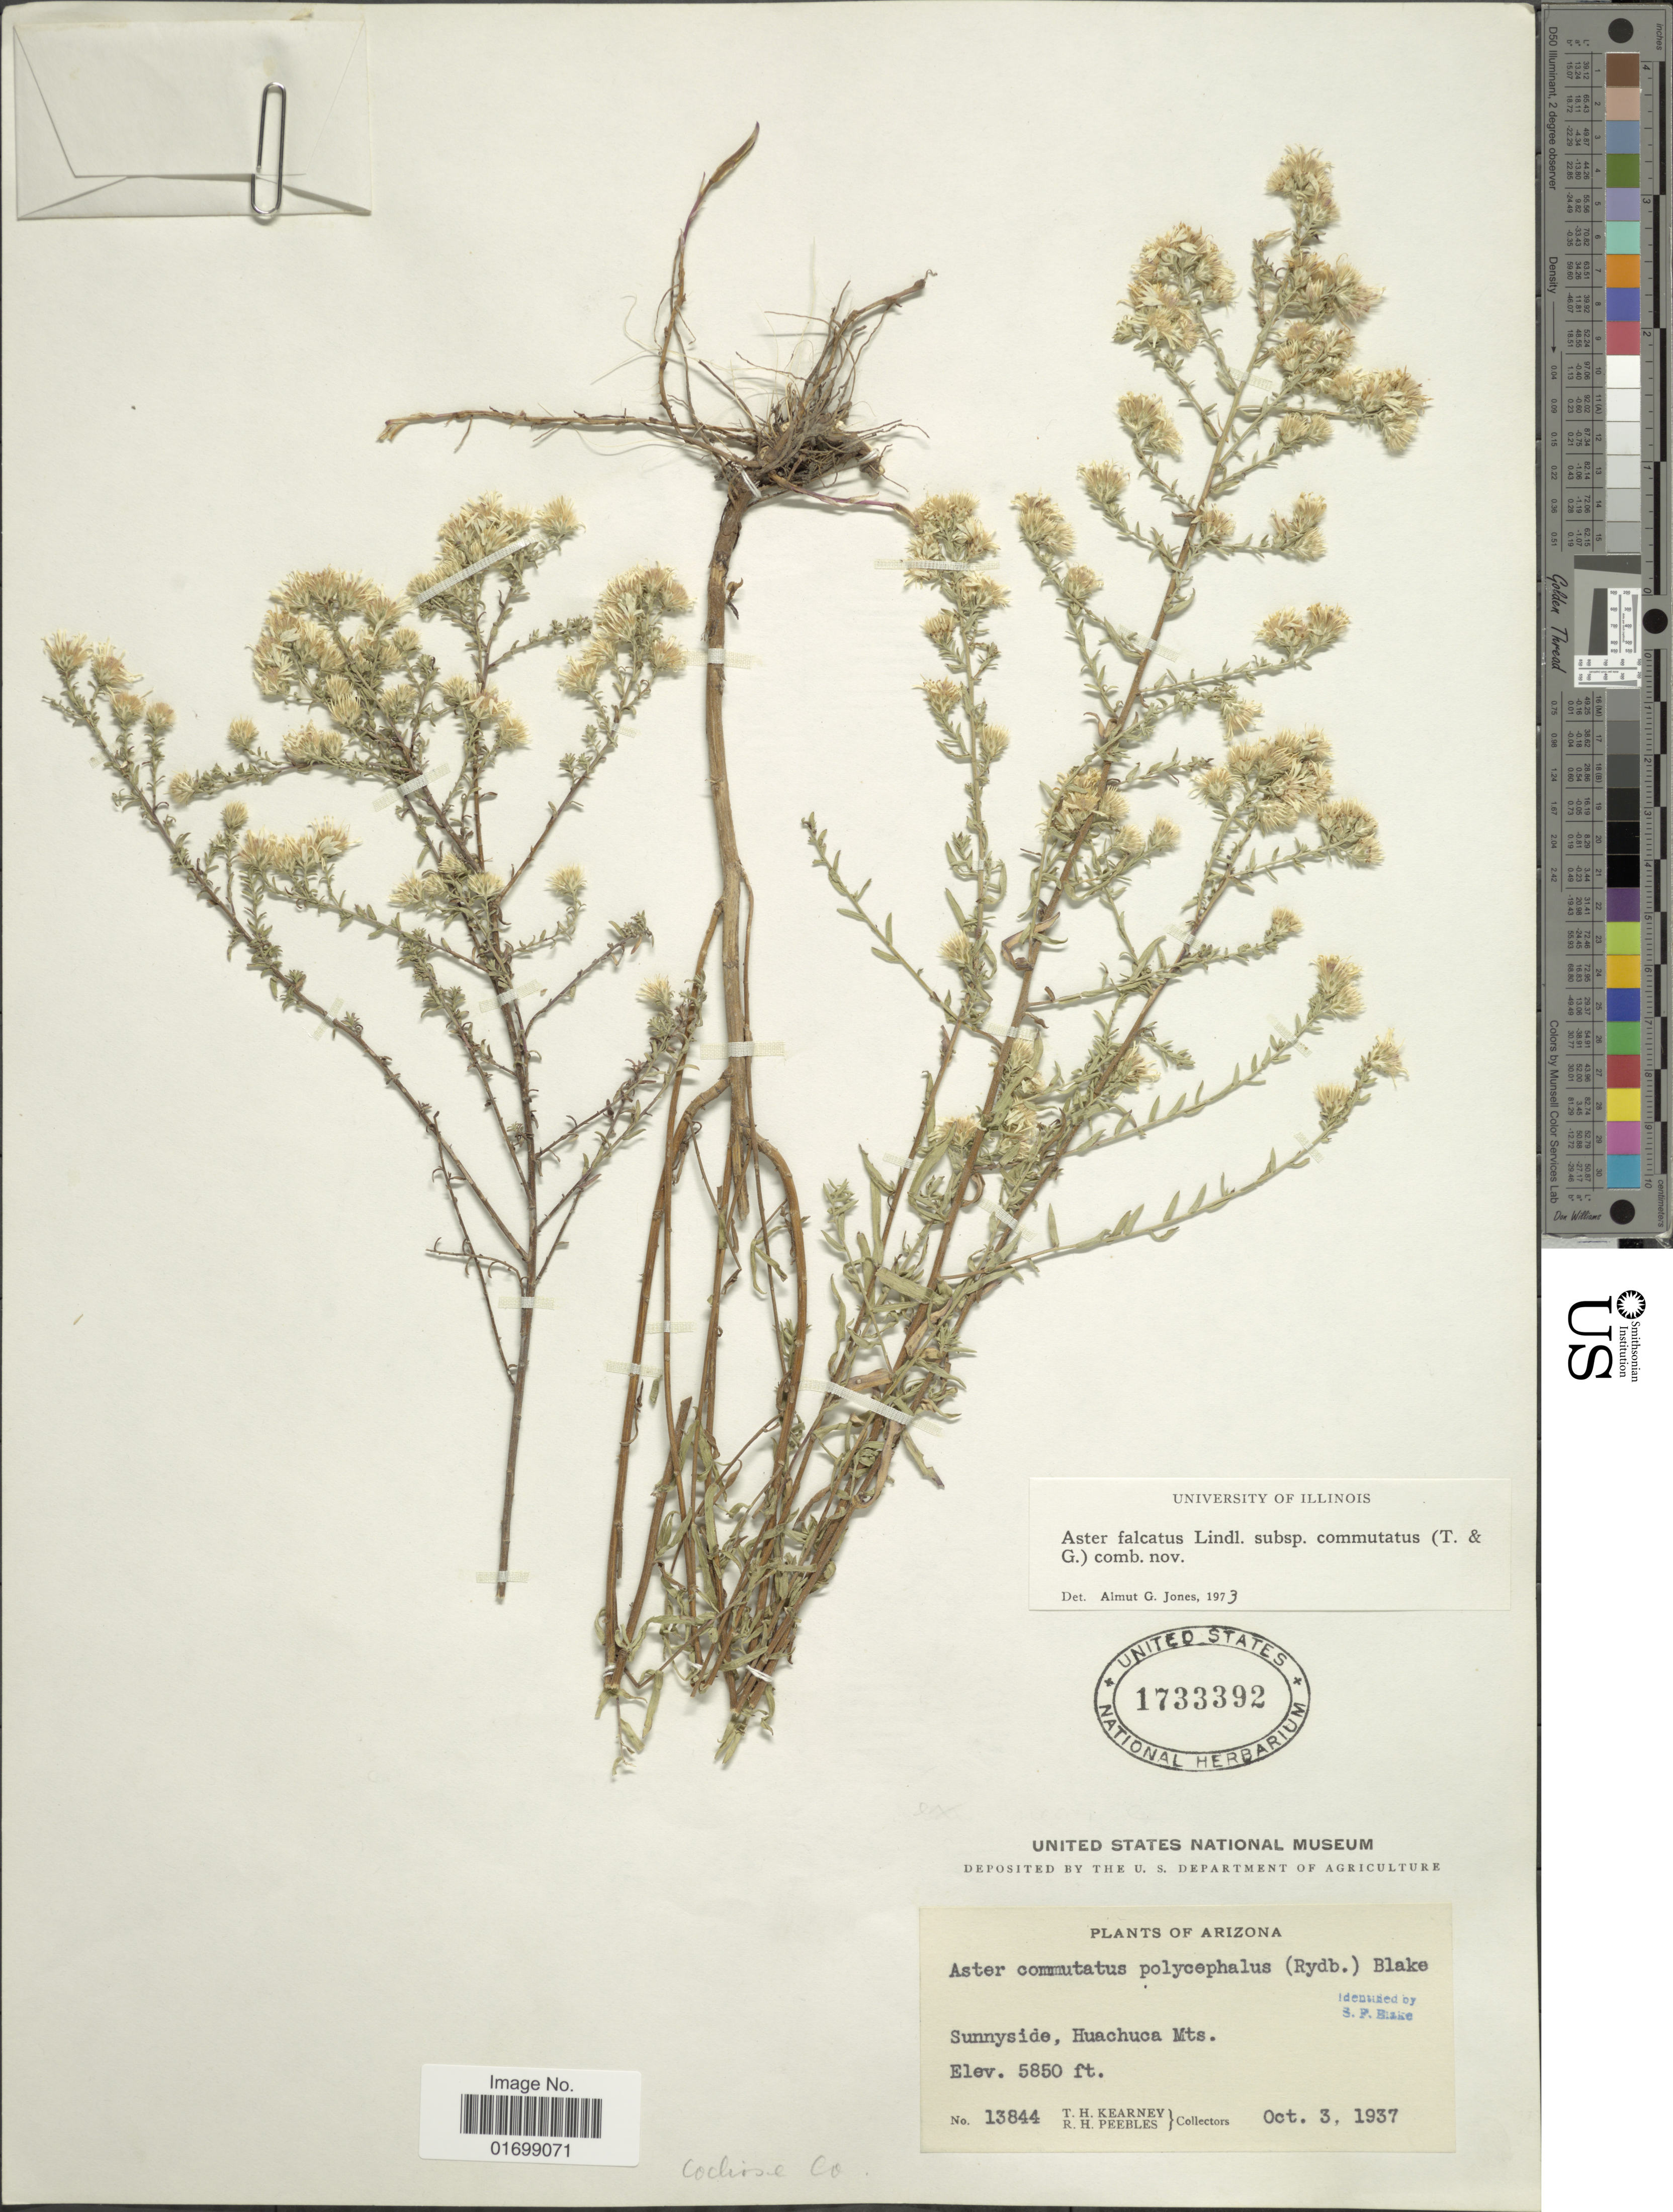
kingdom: Plantae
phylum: Tracheophyta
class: Magnoliopsida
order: Asterales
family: Asteraceae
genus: Symphyotrichum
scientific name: Symphyotrichum falcatum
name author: (Lindl. ex Lindl.) G.L. Nesom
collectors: T. H. Kearney & R. H. Peebles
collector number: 13844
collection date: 1937-10-03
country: United States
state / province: Arizona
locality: Sunnyside, Huachuca Mts.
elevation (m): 1783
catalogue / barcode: US 1733392